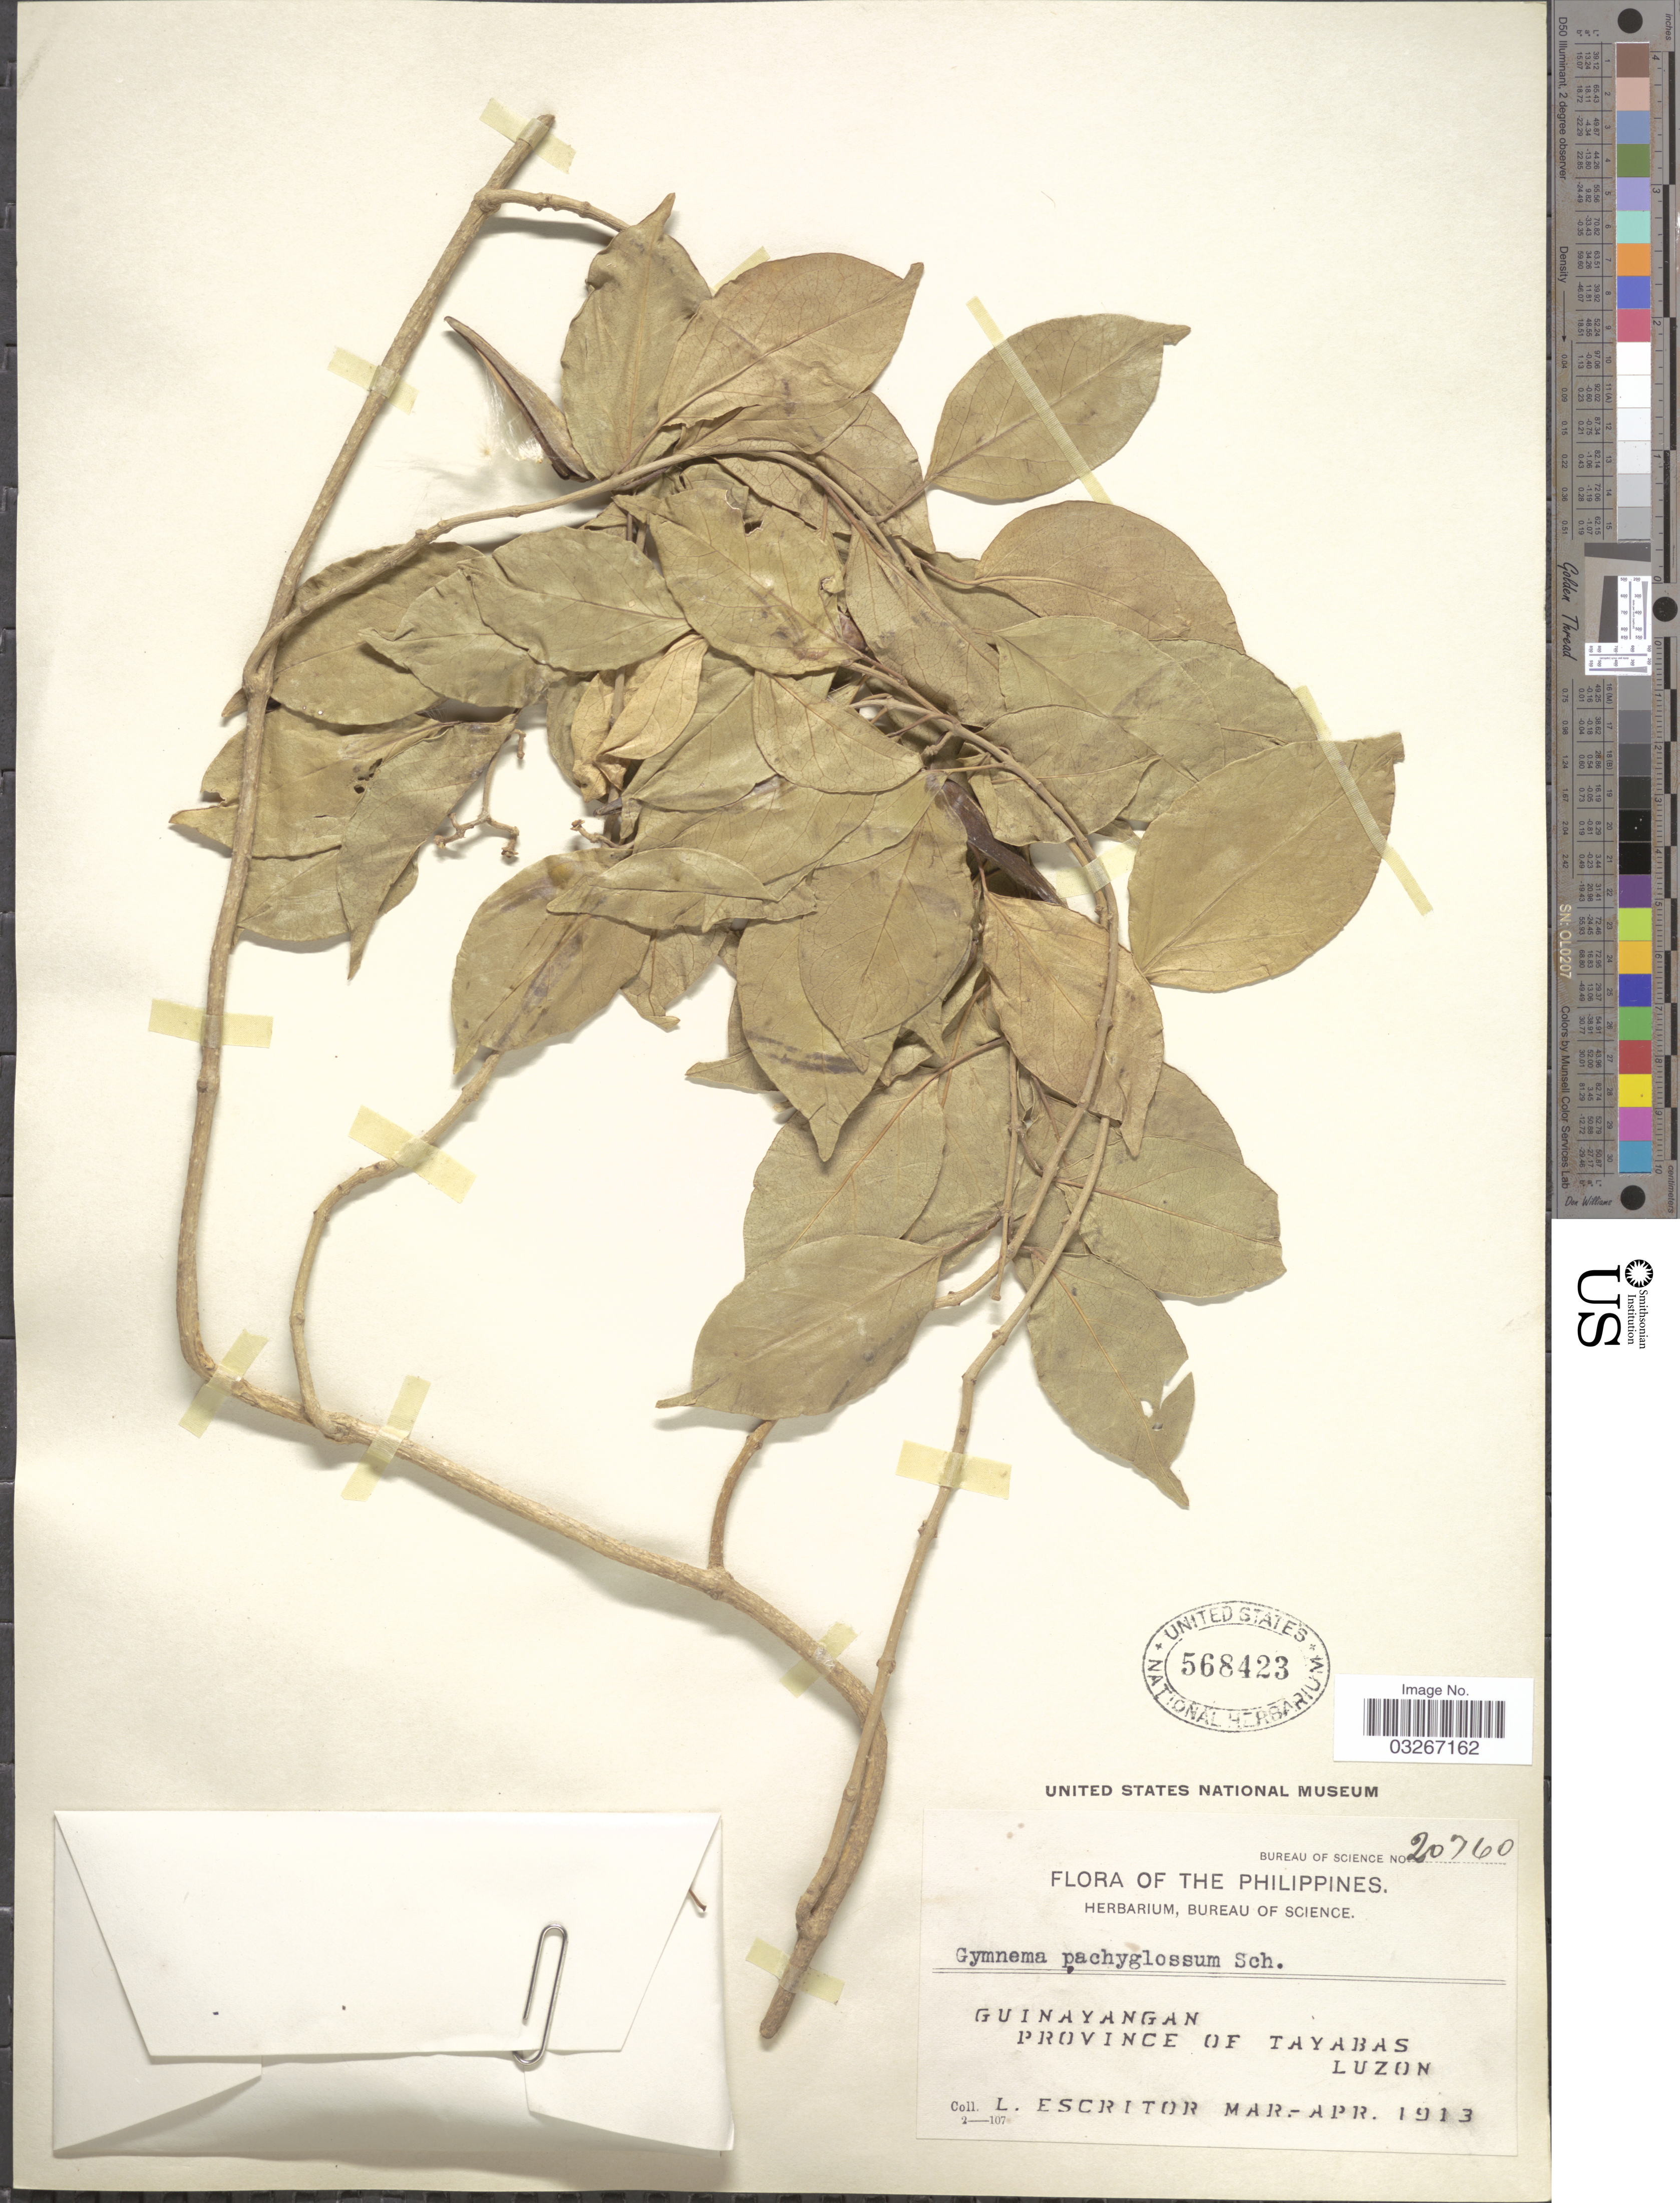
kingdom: Plantae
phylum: Tracheophyta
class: Magnoliopsida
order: Gentianales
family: Apocynaceae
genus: Gymnema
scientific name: Gymnema pachyglossum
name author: Schltr.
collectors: L. Escritor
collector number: Bureau of Science 20760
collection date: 1913-03/1913-04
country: Philippines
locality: Guinayangan. Province of Tayabas. Luzon.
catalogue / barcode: US 568423